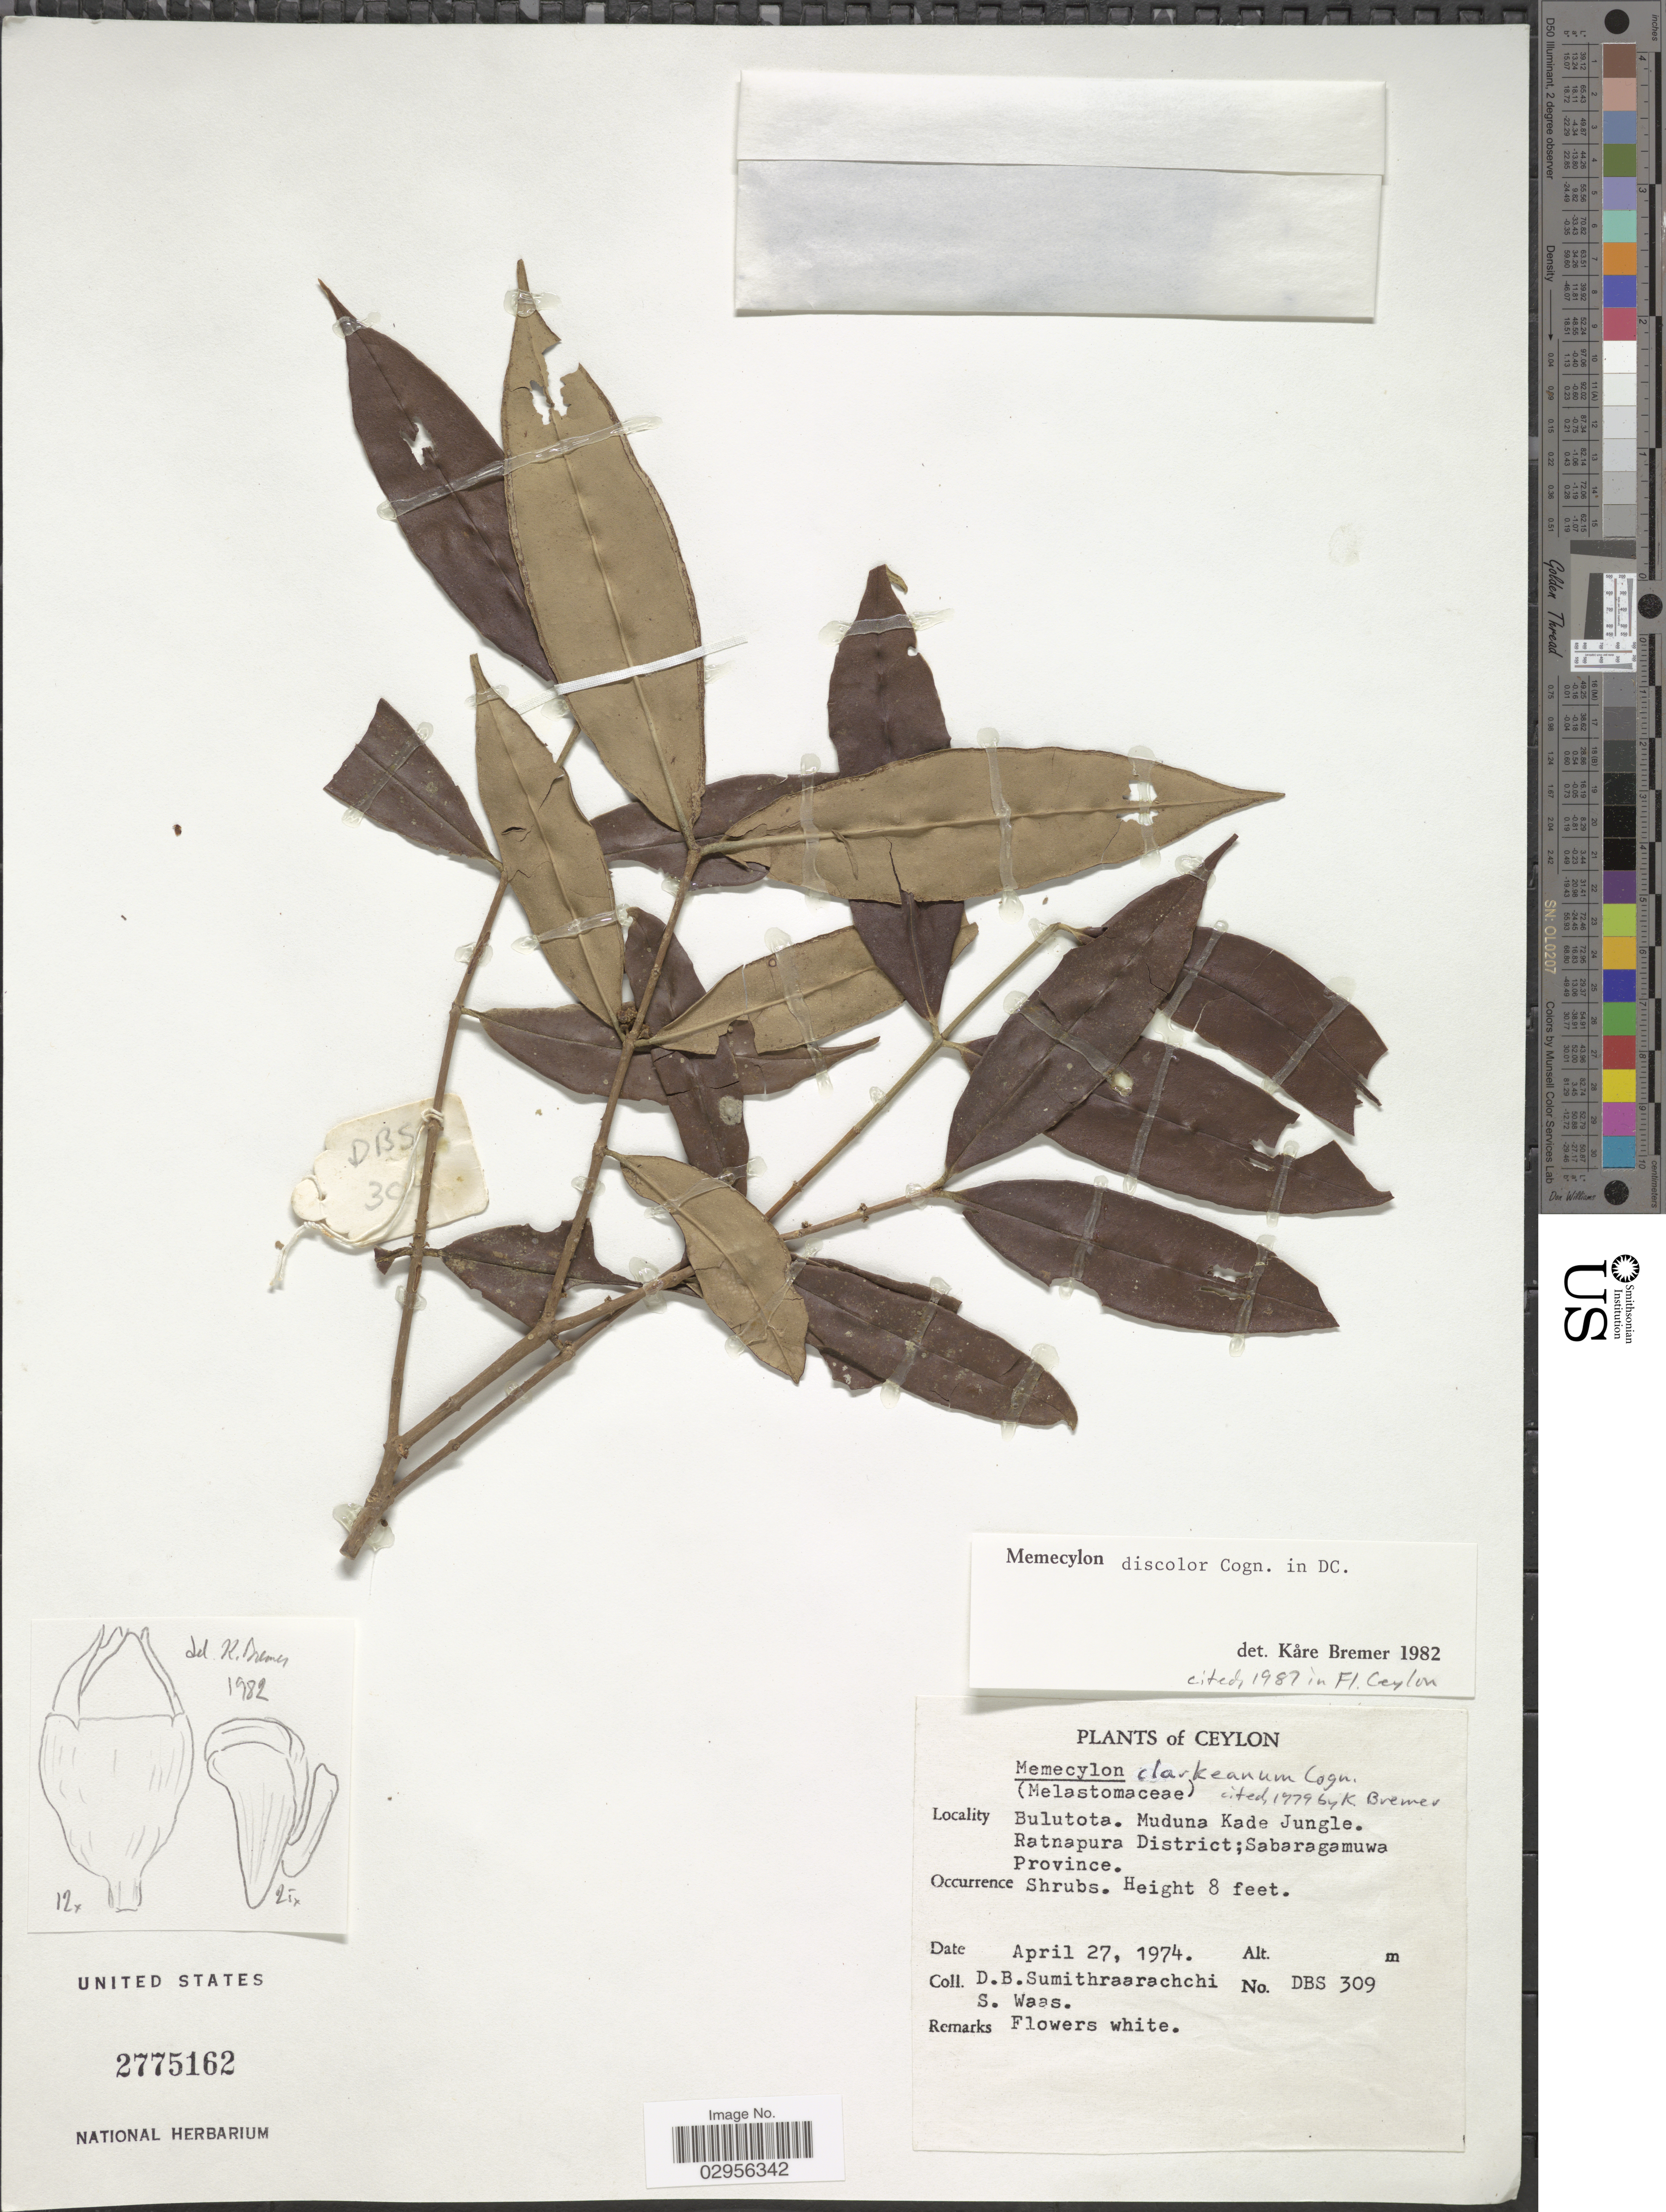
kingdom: Plantae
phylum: Tracheophyta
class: Magnoliopsida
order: Myrtales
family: Melastomataceae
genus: Memecylon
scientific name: Memecylon discolor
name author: Cogn.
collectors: D. B. Sumithraarachchi & S. Waas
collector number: DBS 309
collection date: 1974-04-27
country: Sri Lanka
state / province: Sabaragamuwa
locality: Ceylon. Bulutota. Muduna Kade Jungle. Ratnapura District.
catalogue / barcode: US 2775162